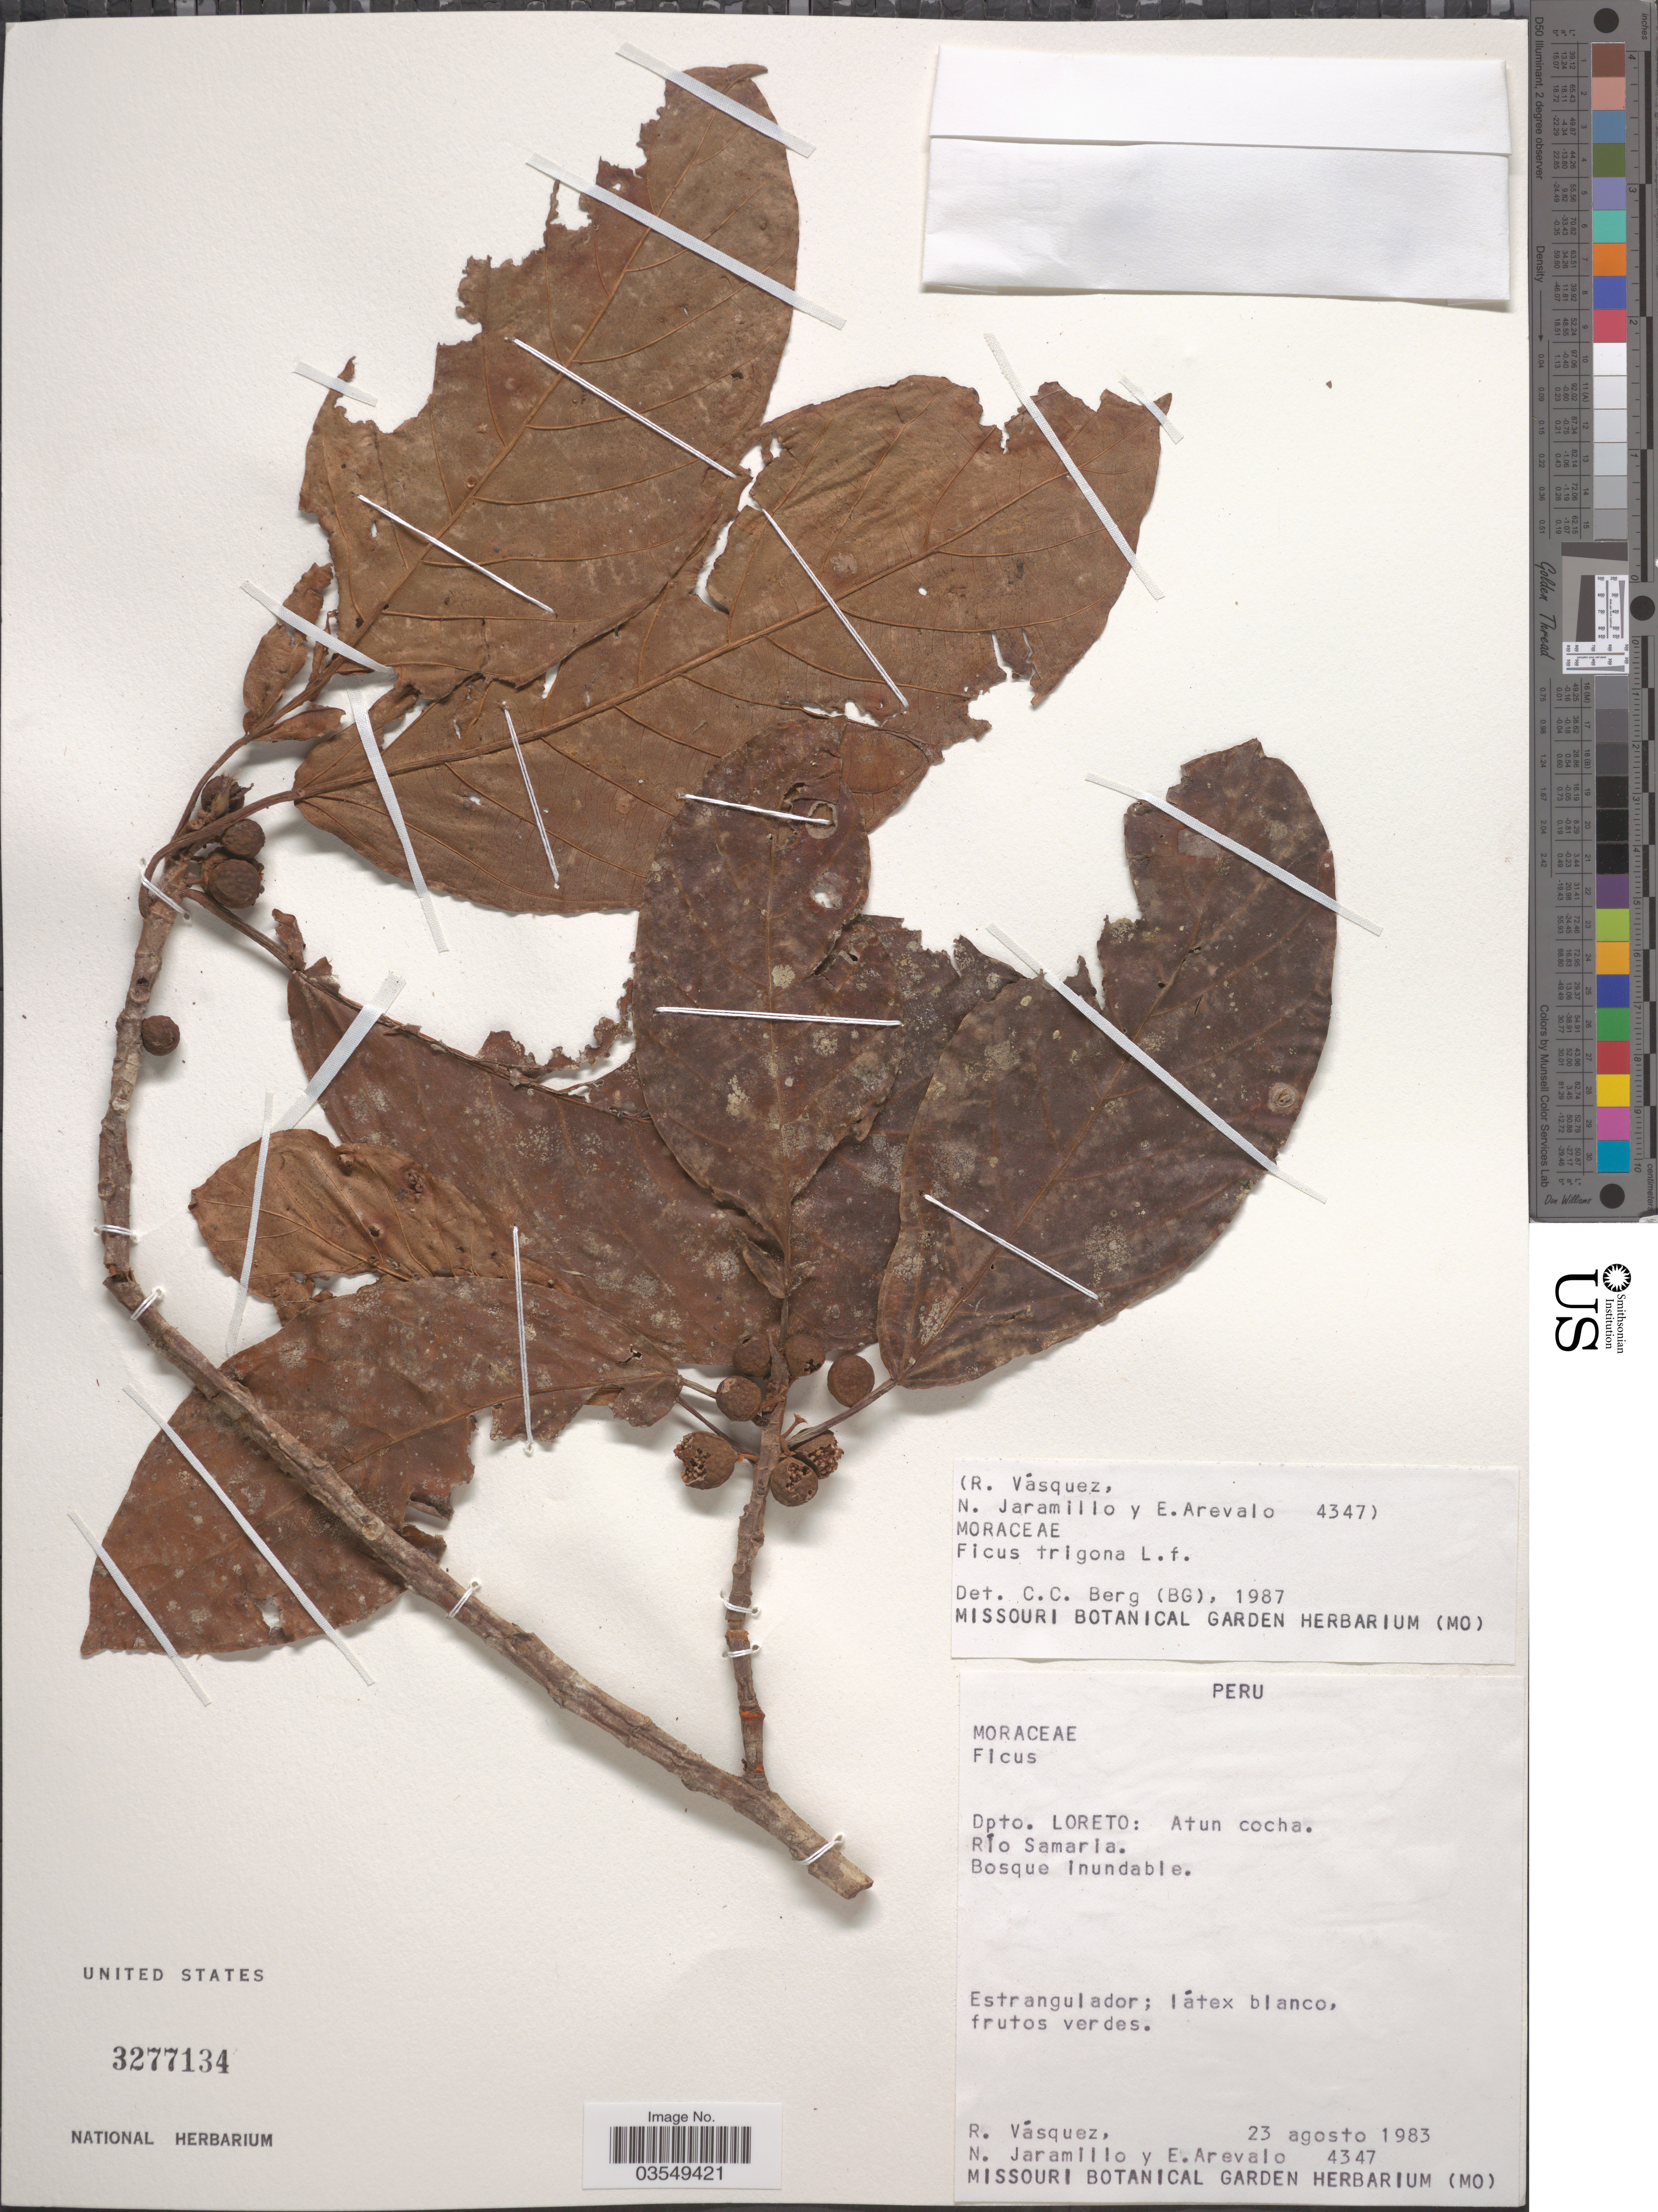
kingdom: Plantae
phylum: Tracheophyta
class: Magnoliopsida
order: Rosales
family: Moraceae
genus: Ficus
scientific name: Ficus trigona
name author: L. f.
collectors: R. Vásquez, N. Jaramillo & E. Arevalo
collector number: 4347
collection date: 1983-08-23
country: Peru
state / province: Loreto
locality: Atun cocha. Río Samaria.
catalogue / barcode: US 3277134